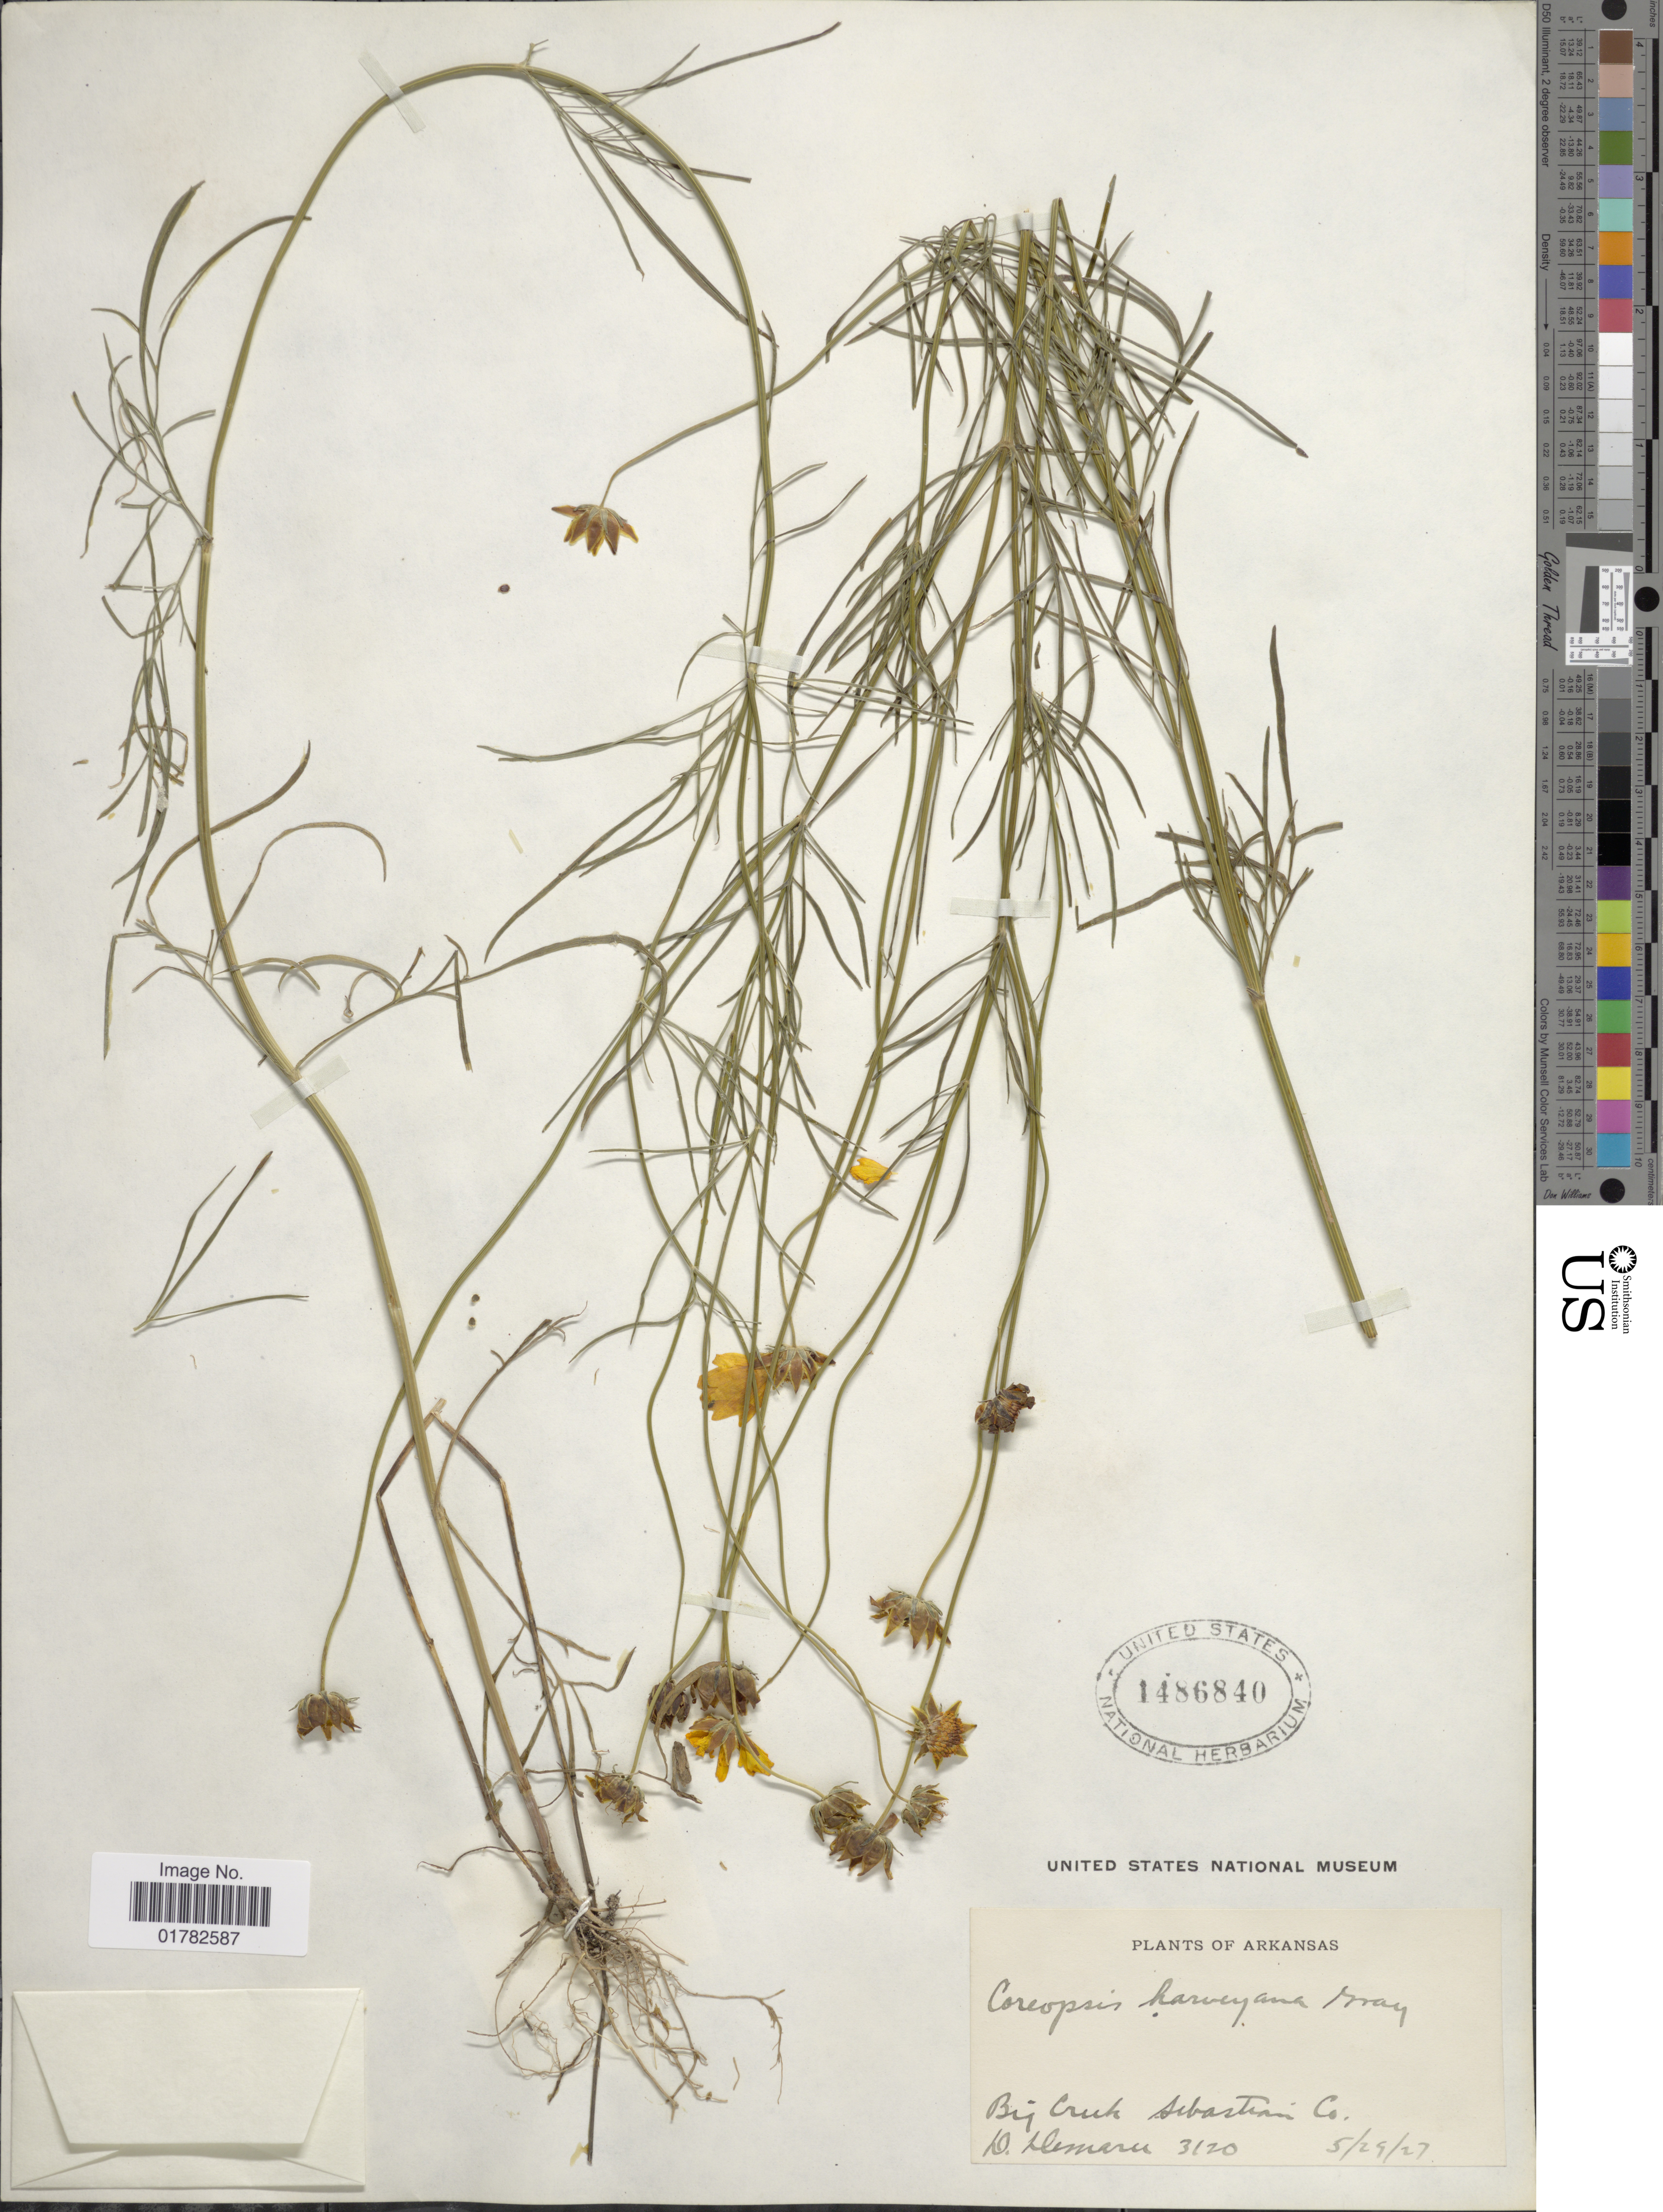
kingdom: Plantae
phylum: Tracheophyta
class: Magnoliopsida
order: Asterales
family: Asteraceae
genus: Coreopsis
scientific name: Coreopsis grandiflora var. harveyana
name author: (A. Gray) Sherff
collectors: D. Demaru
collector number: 3120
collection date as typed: Transcribed d/m/y: 29/5/27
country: United States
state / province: Arkansas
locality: Big Creek Sebastian Co.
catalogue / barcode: US 1486840